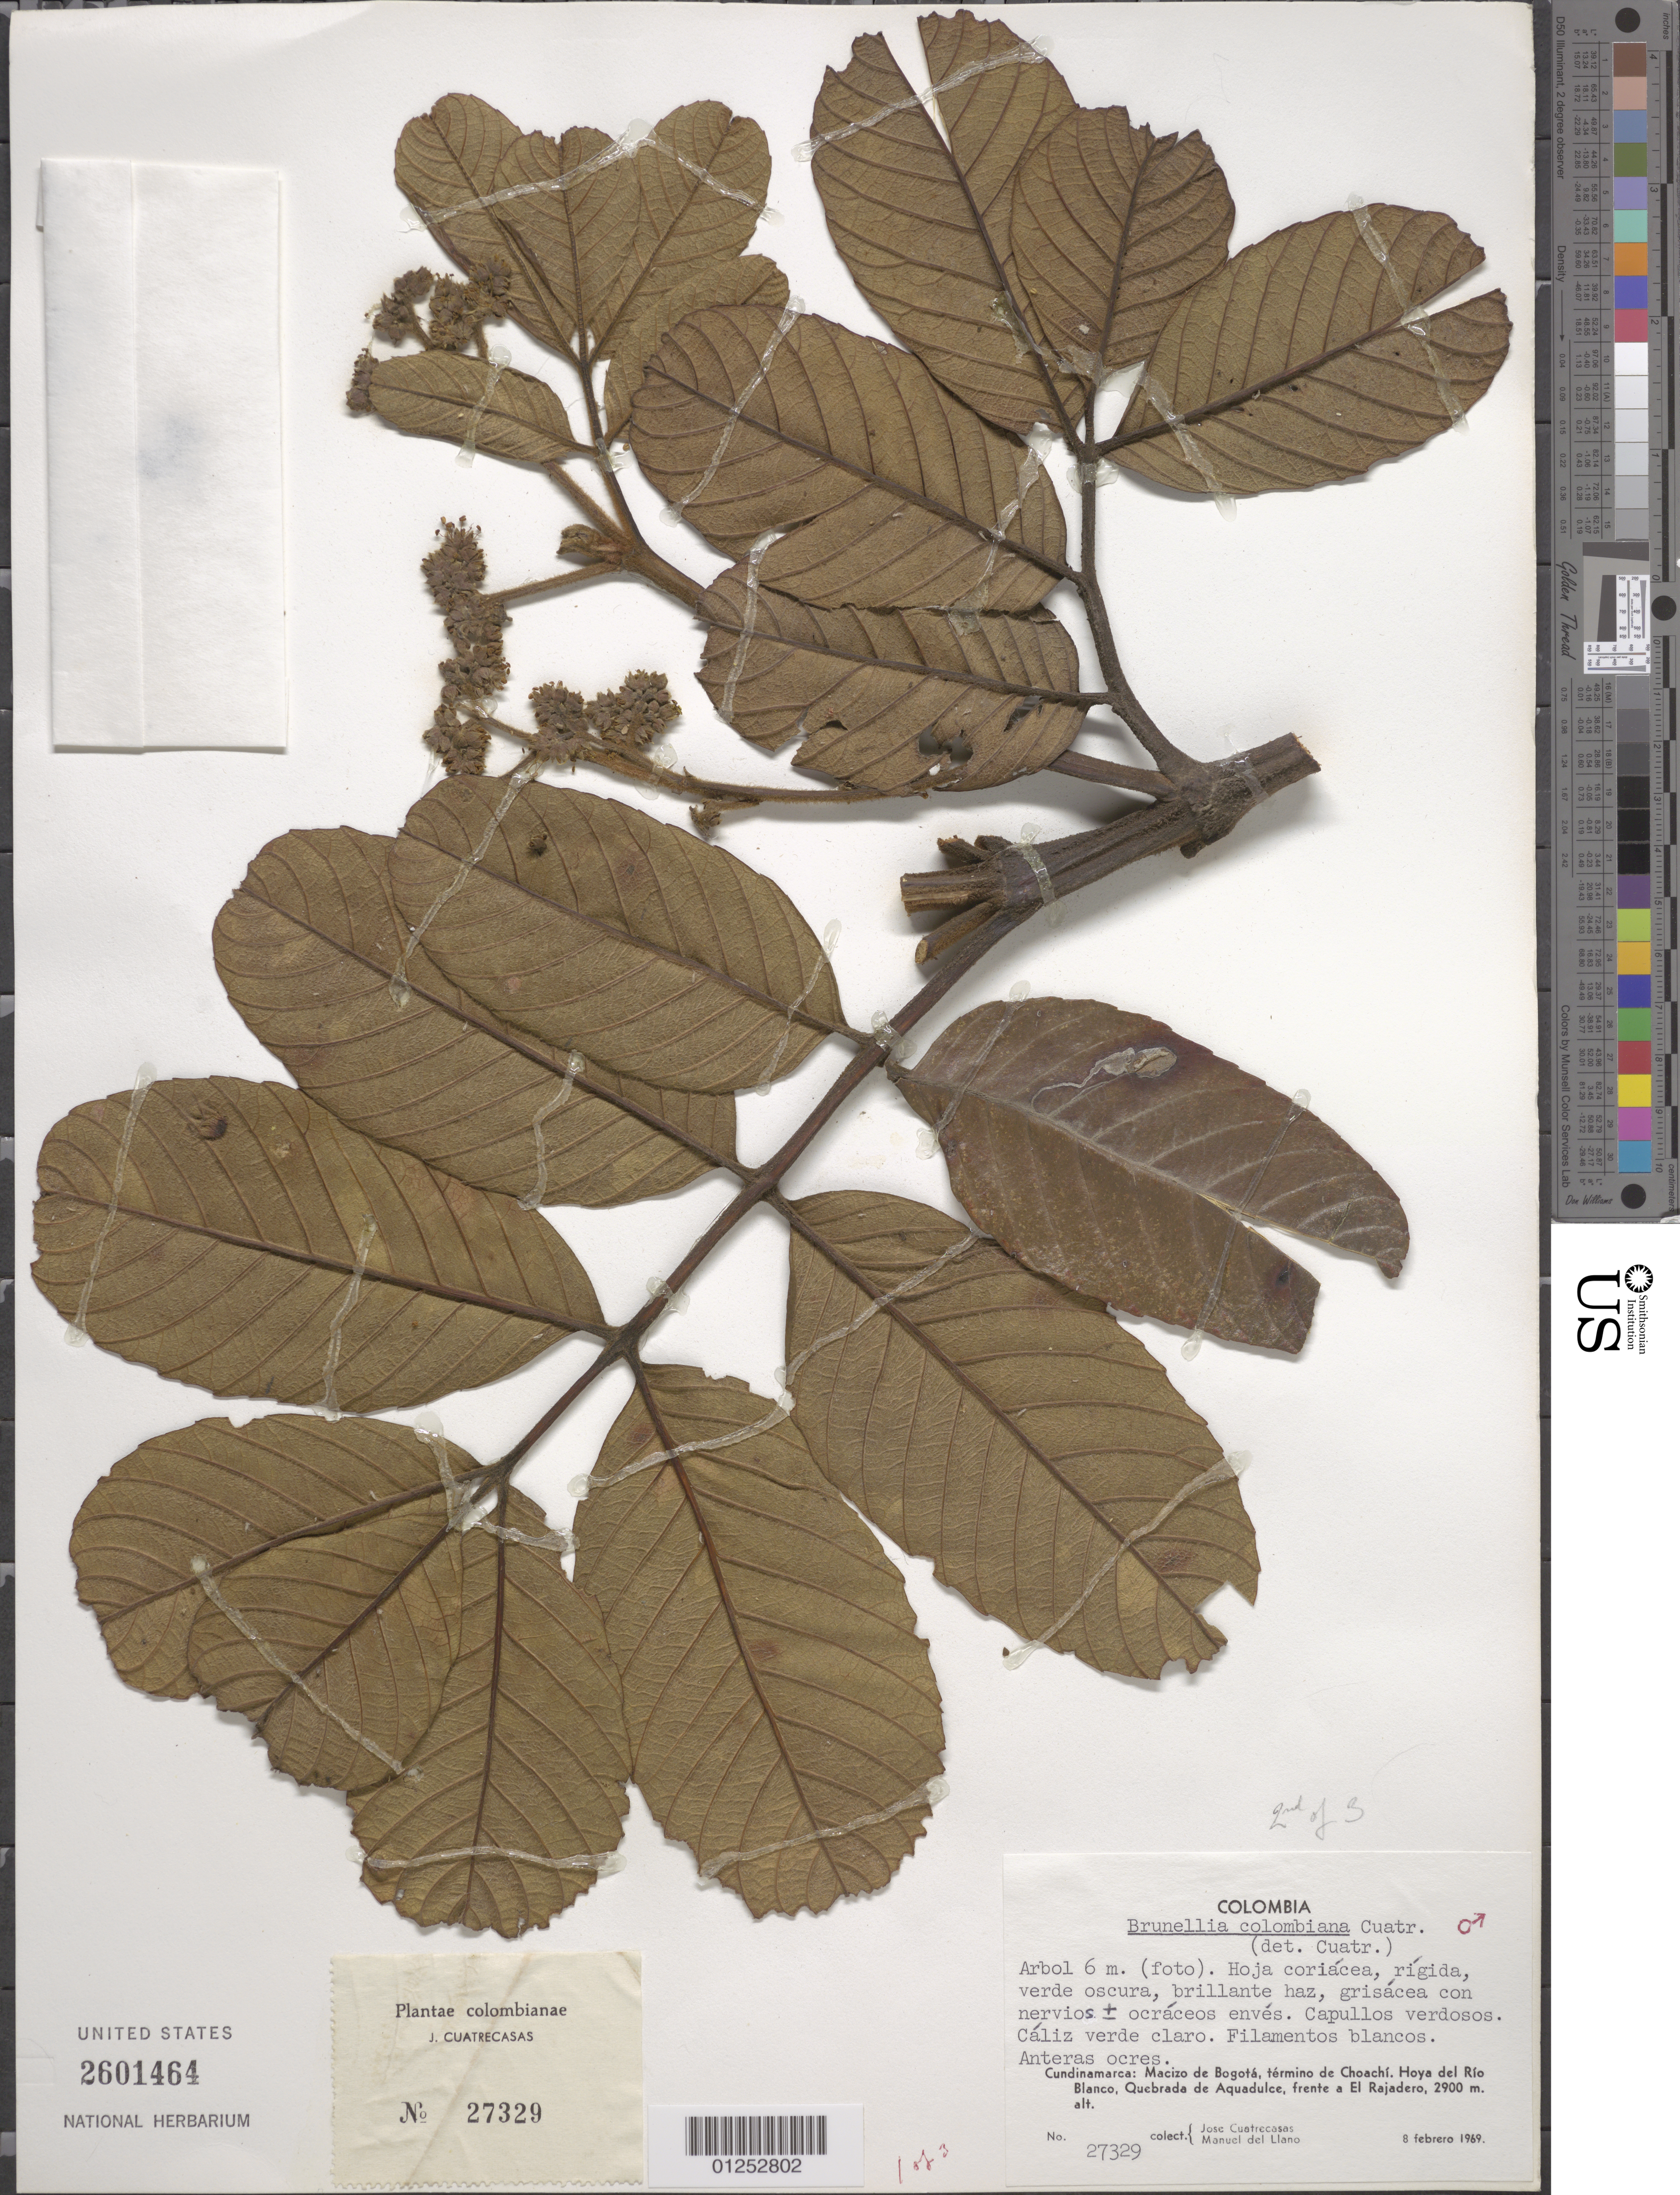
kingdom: Plantae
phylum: Tracheophyta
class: Magnoliopsida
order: Oxalidales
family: Brunelliaceae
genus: Brunellia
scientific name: Brunellia colombiana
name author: Cuatrec.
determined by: Cuatrecasas, J.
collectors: J. Cuatrecasas & M. d. Llano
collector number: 27329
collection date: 1969-02-08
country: Colombia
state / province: Cundinamarca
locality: Macizo de Bogotá, termino de Choachí, hoya del Río Blanco, Quebrada de Aguadulce, frente a El Rajadero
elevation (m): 2900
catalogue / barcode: US 2601464